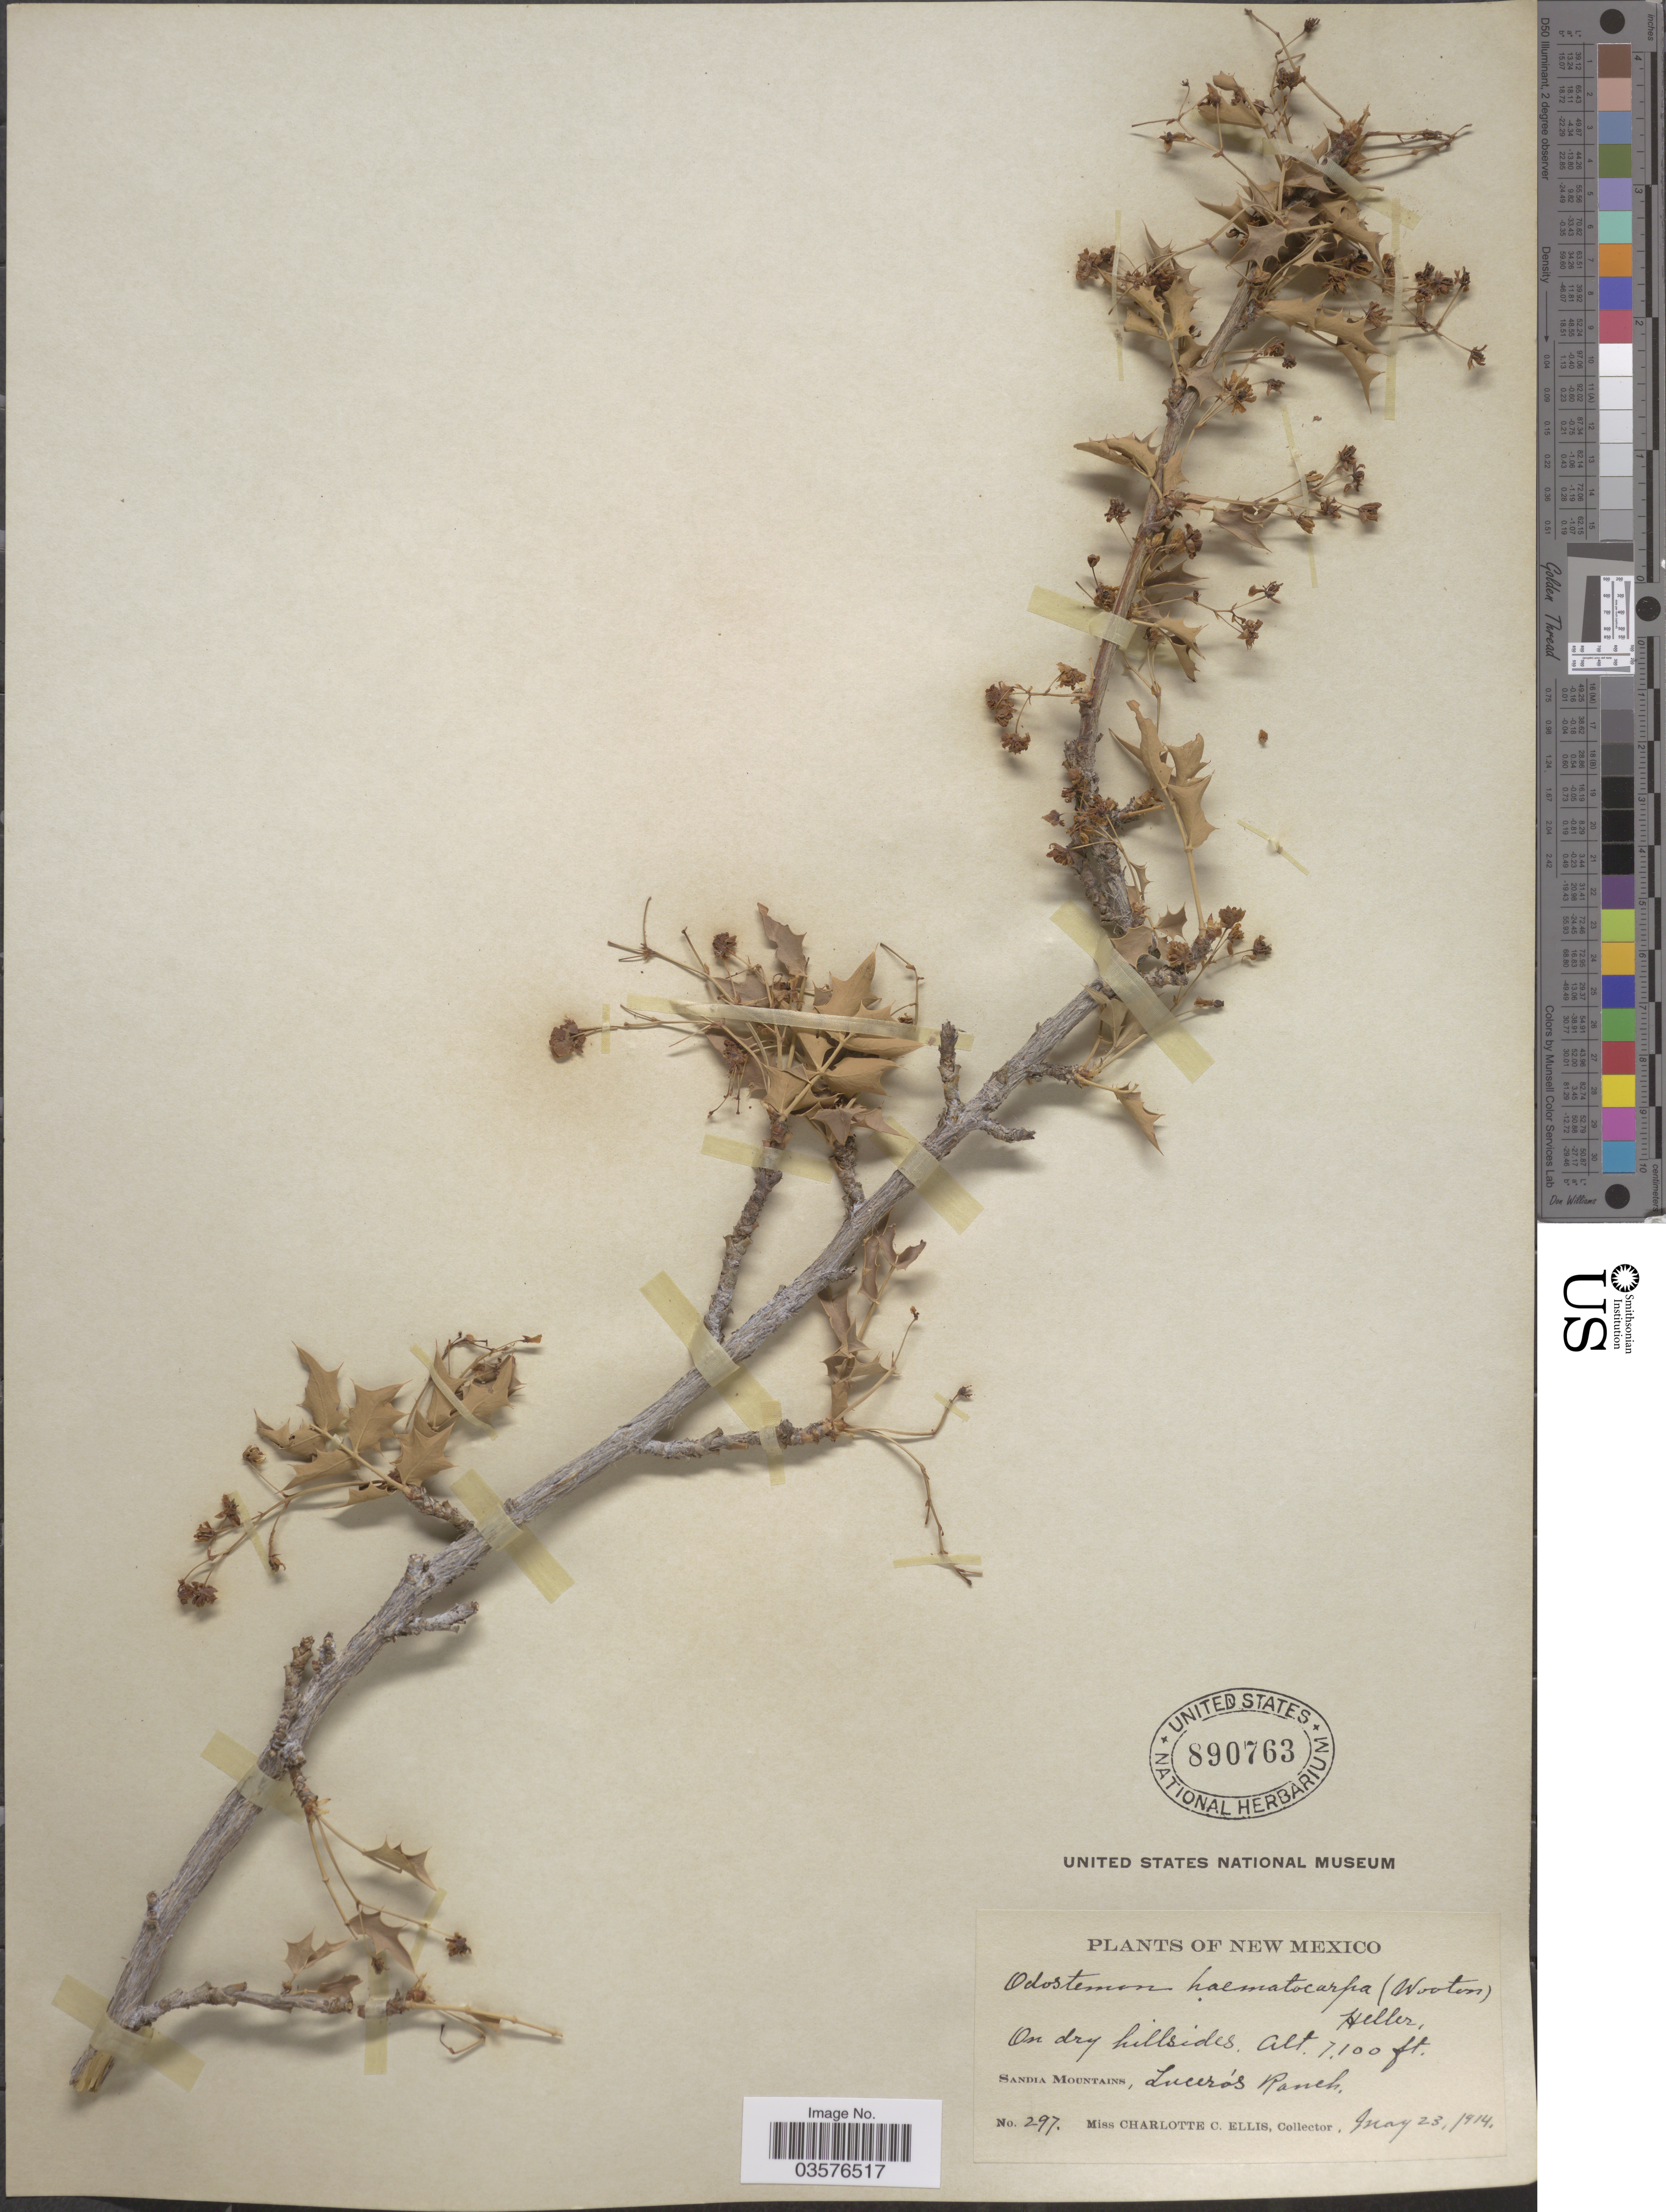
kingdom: Plantae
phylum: Tracheophyta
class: Magnoliopsida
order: Ranunculales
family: Berberidaceae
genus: Mahonia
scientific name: Mahonia haematocarpa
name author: (Wooton) Fedde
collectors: C. C. Ellis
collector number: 297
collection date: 1914-05-23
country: United States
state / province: New Mexico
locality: Sandia Mountains, Lucero's Ranch.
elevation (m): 2164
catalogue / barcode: US 890763